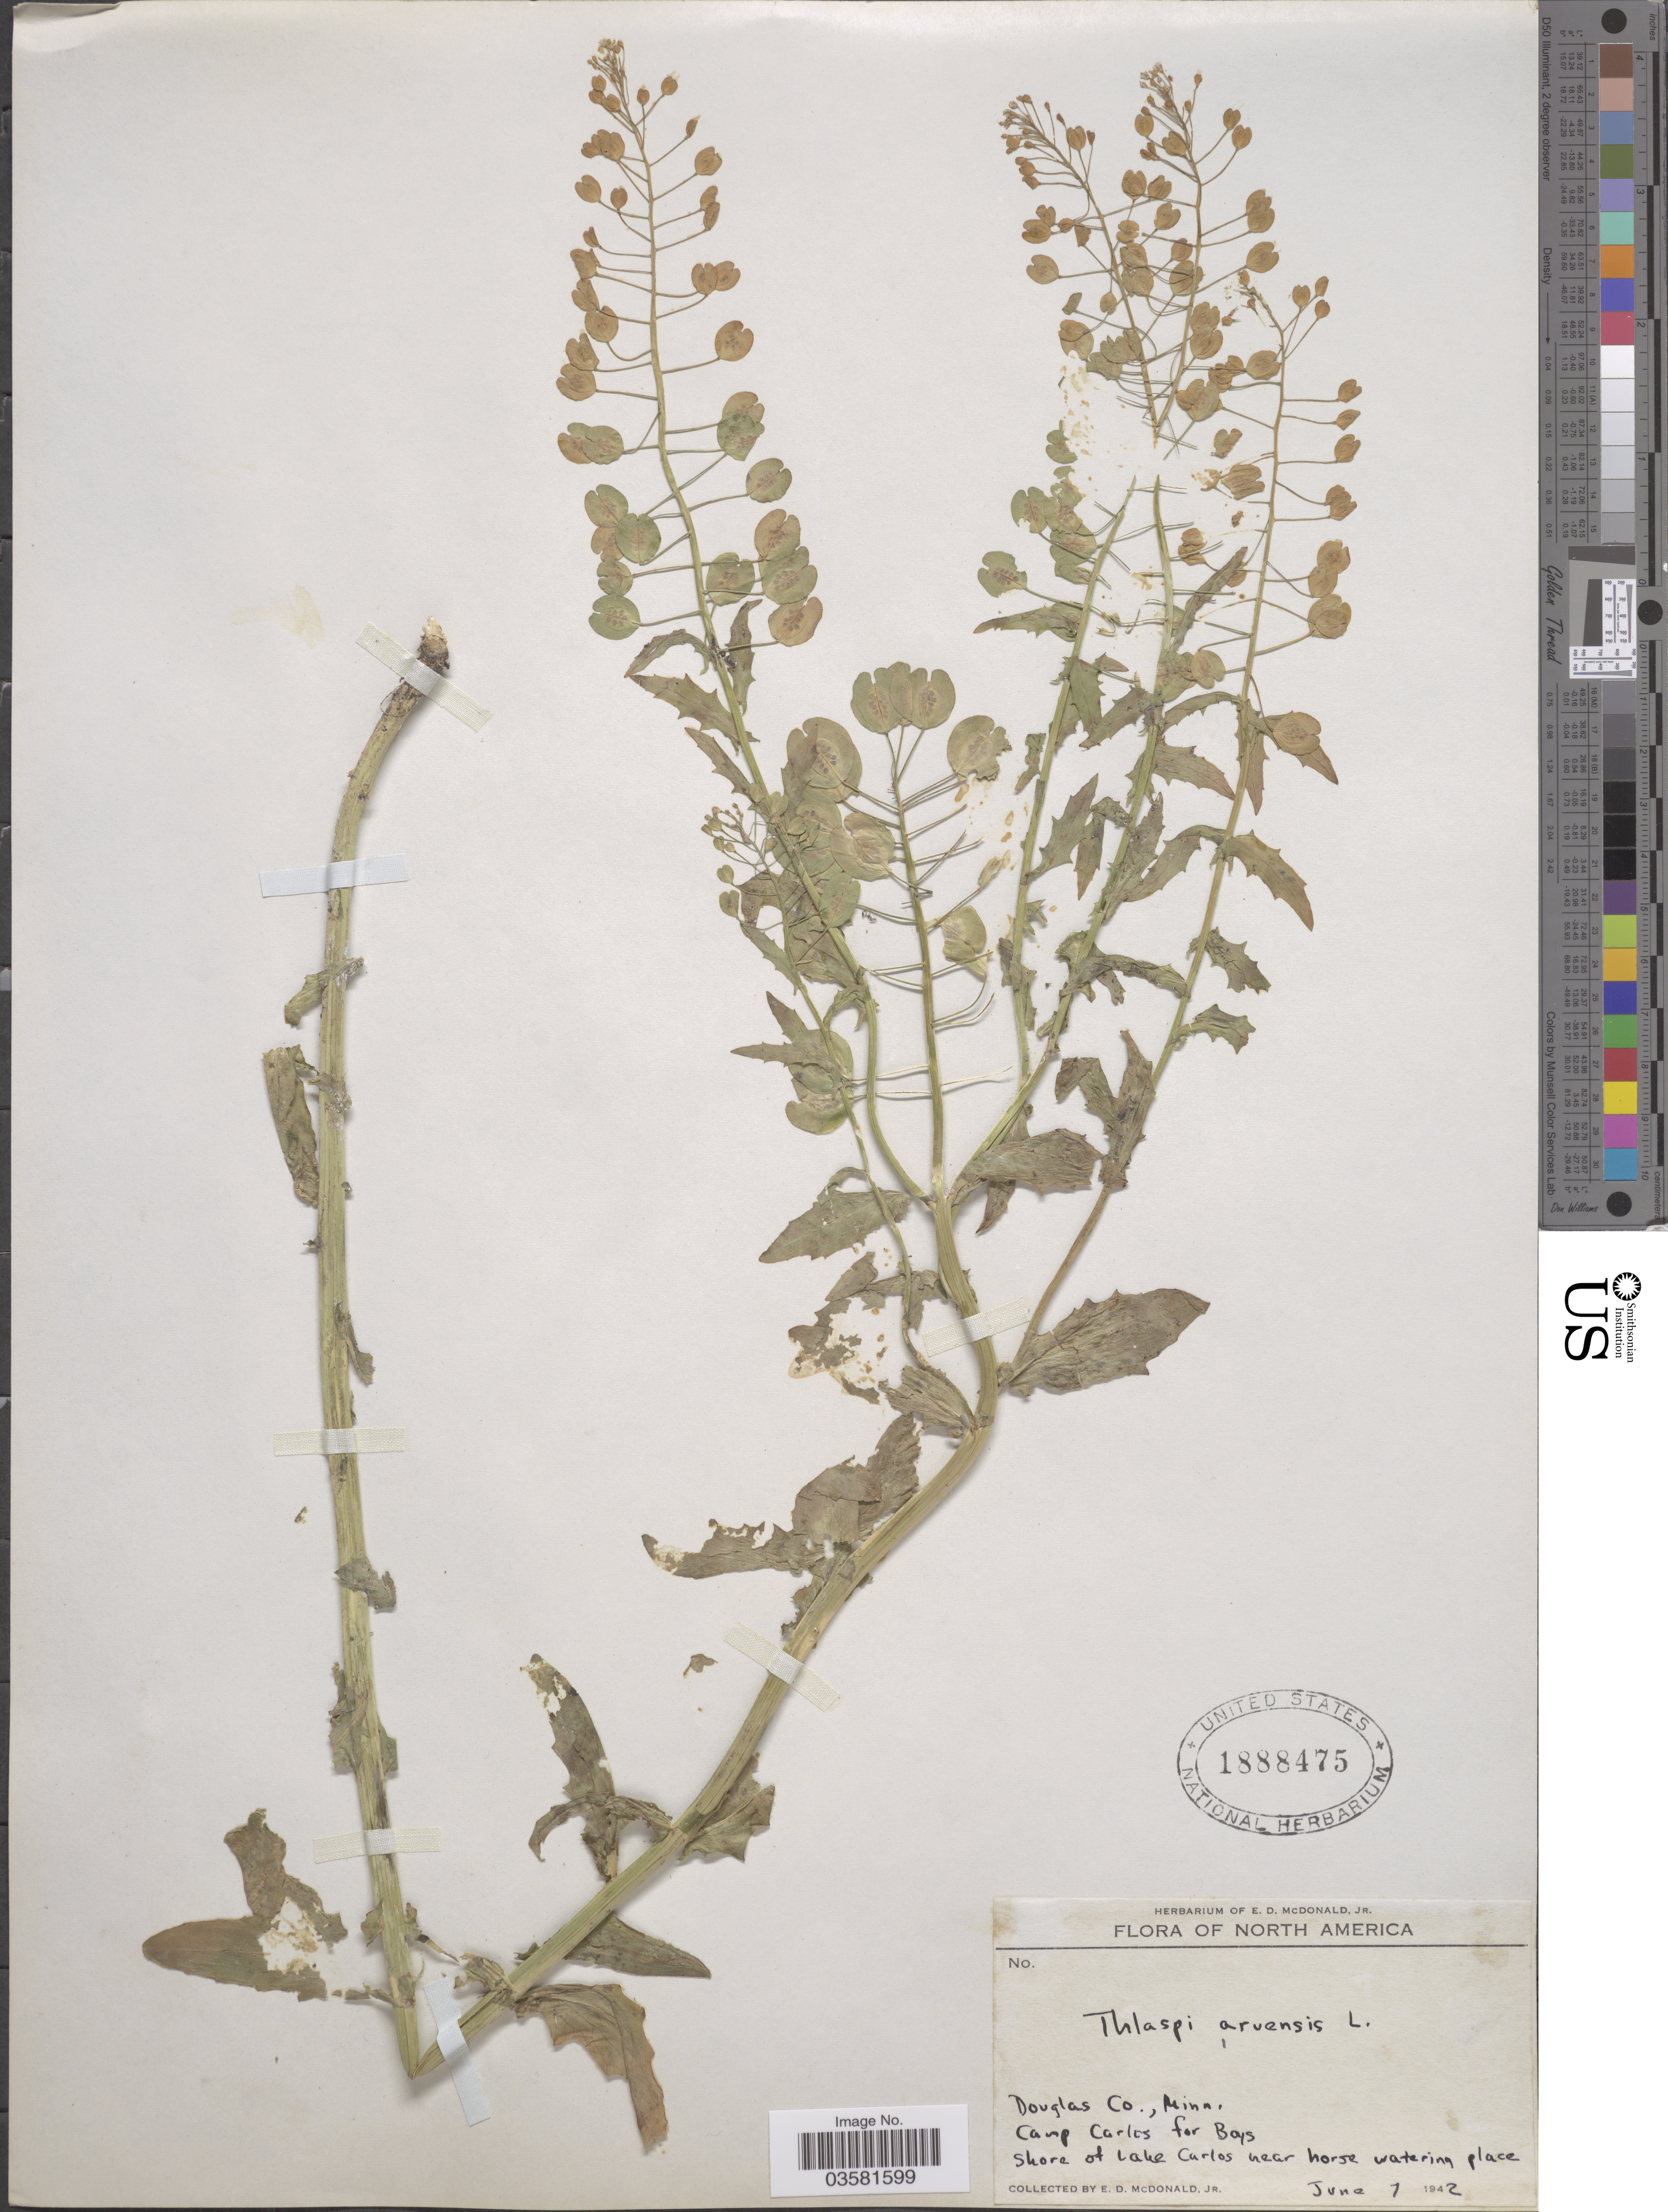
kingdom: Plantae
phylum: Tracheophyta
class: Magnoliopsida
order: Brassicales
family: Brassicaceae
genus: Thlaspi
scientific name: Thlaspi arvense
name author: L.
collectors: E. D. McDonald Jr.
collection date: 1942-06-07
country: United States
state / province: Minnesota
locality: Douglas Co. Camp Carlos for Boys. Shore of Lake Carlos near horse watering place.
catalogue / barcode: US 1888475